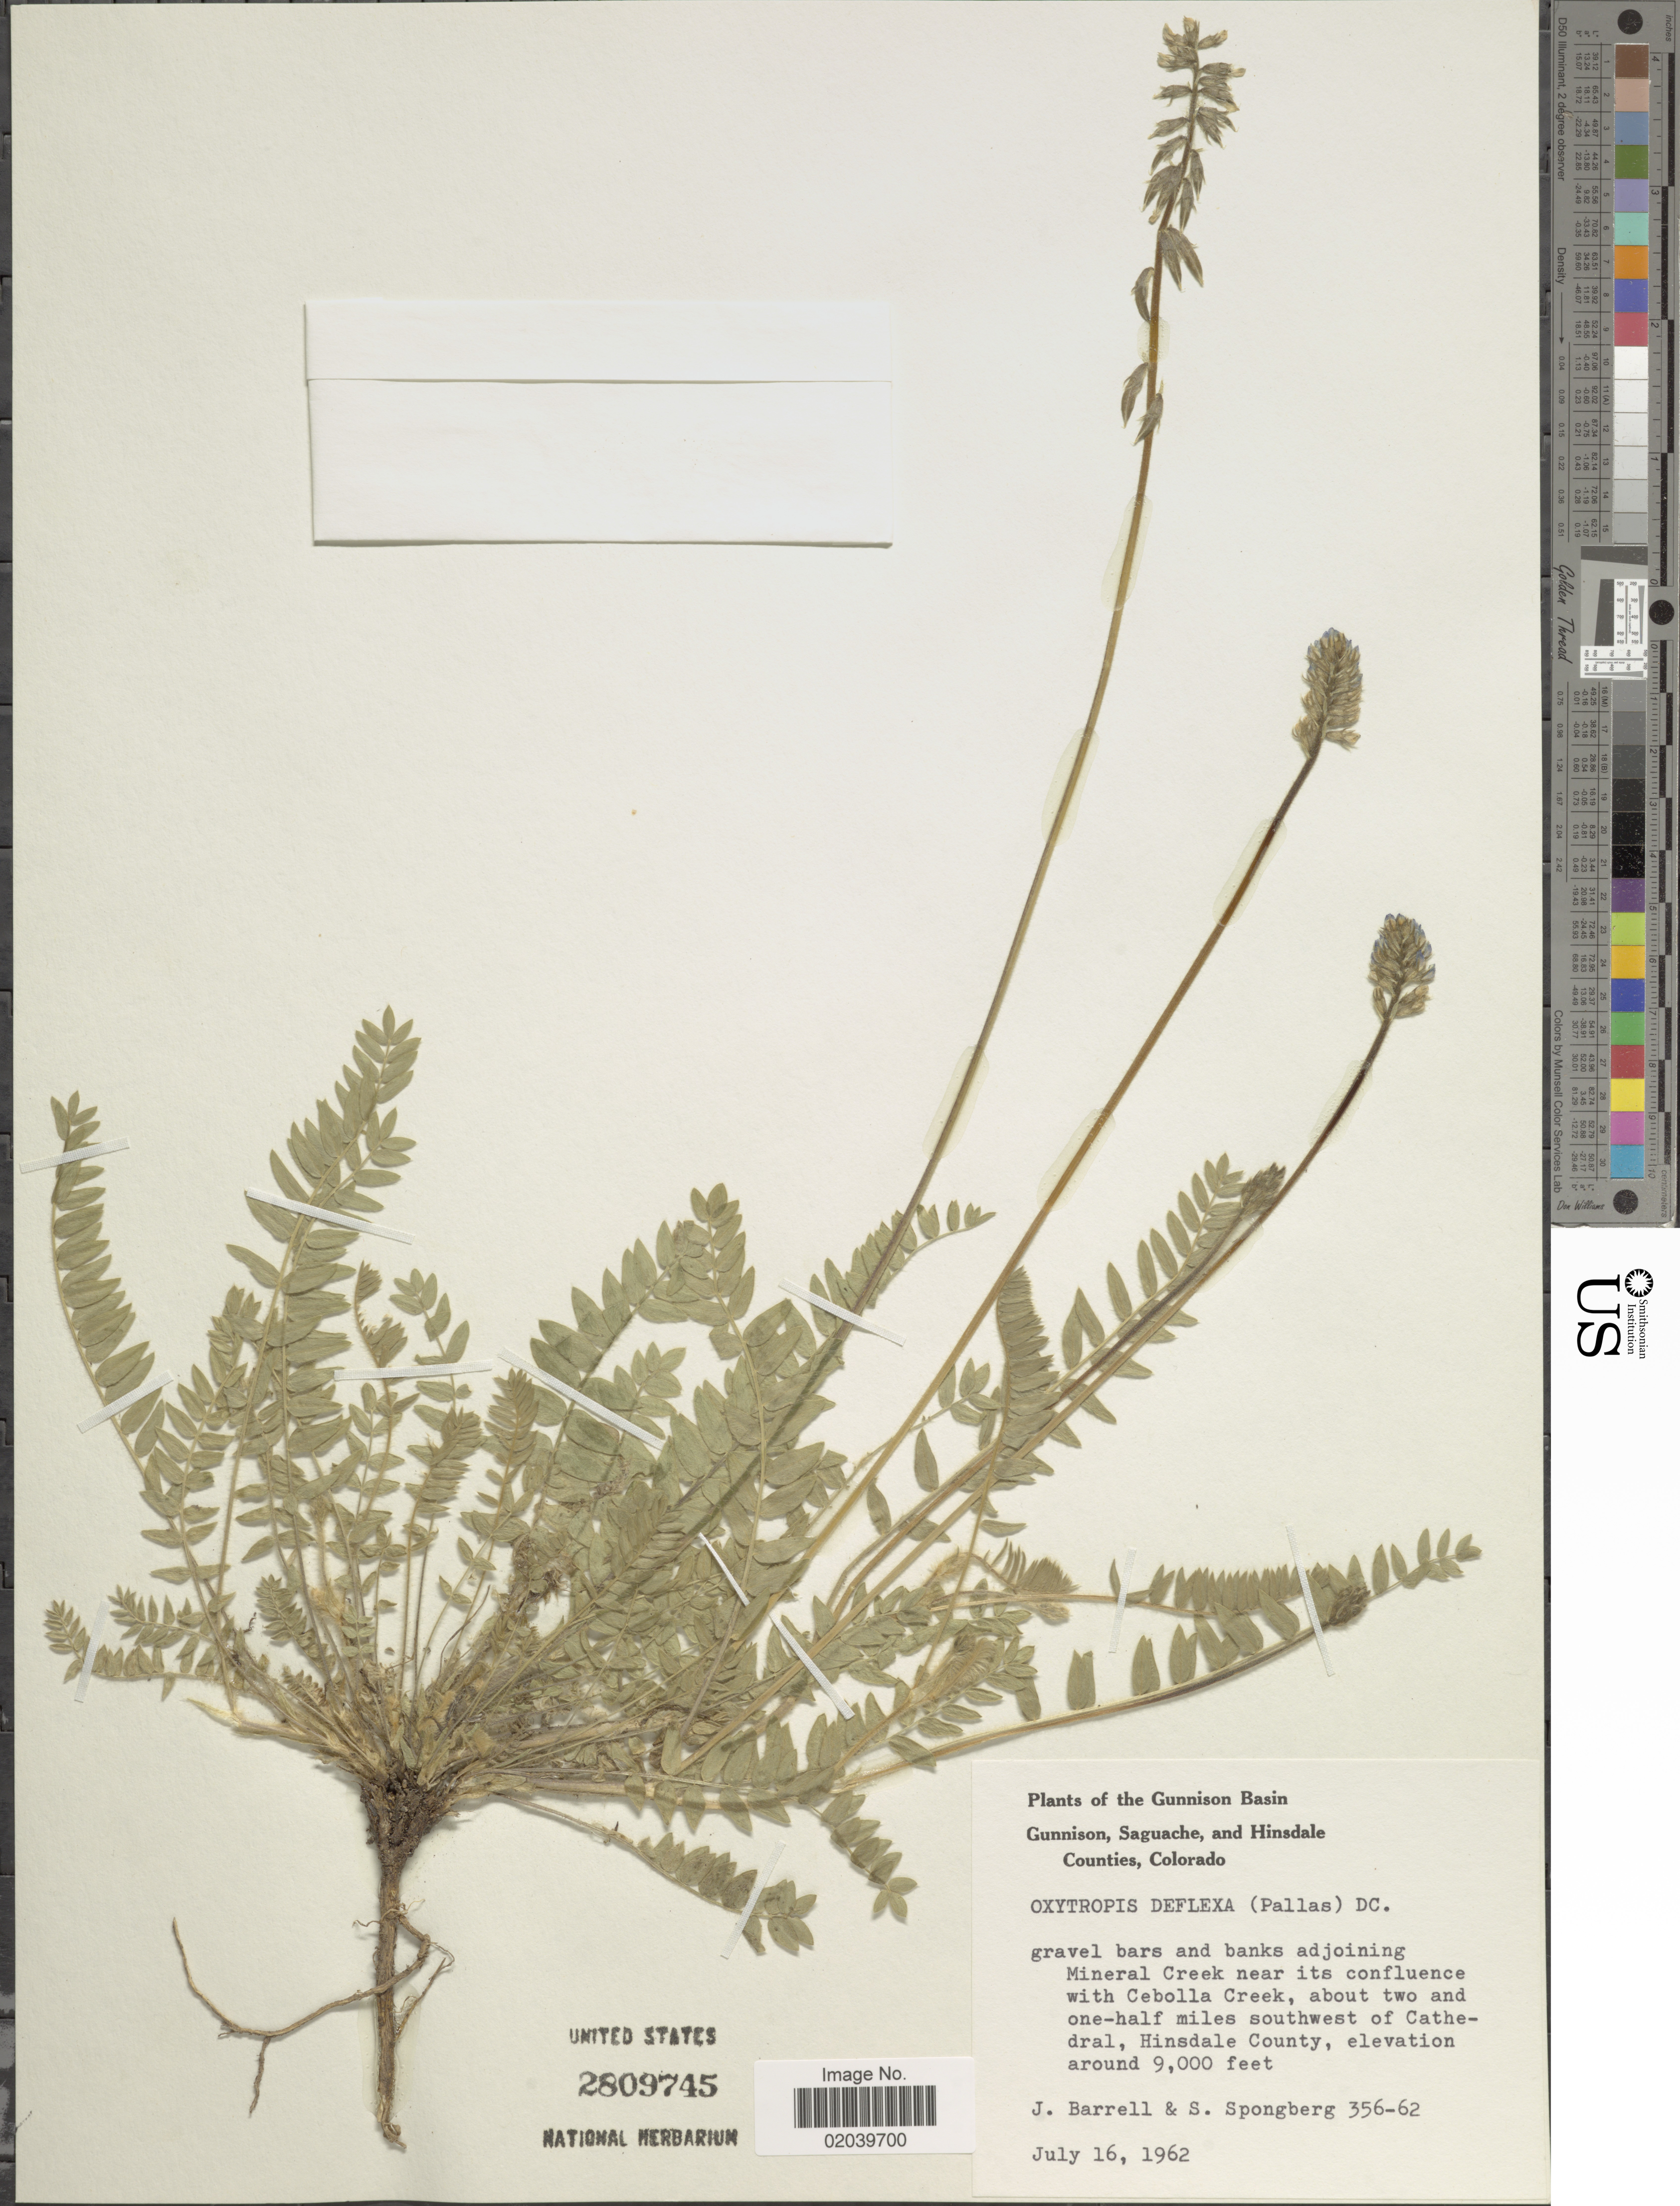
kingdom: Plantae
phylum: Tracheophyta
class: Magnoliopsida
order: Fabales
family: Fabaceae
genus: Oxytropis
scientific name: Oxytropis deflexa var. foliolosa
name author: (Hook.) Barneby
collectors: J. Barrell & S. A.Spongberg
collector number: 356-62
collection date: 1962-07-16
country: United States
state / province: Colorado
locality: Gunnison Basin. Gunnison, Saguache, and Hinsdale Counties, Colorado. Gravel bars and banks adjoining Mineral Creek near its confluence with Cebolla Creek, about two and one-half miles southwest of Cathedral, Hinsdale County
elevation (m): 2743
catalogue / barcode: US 2809745